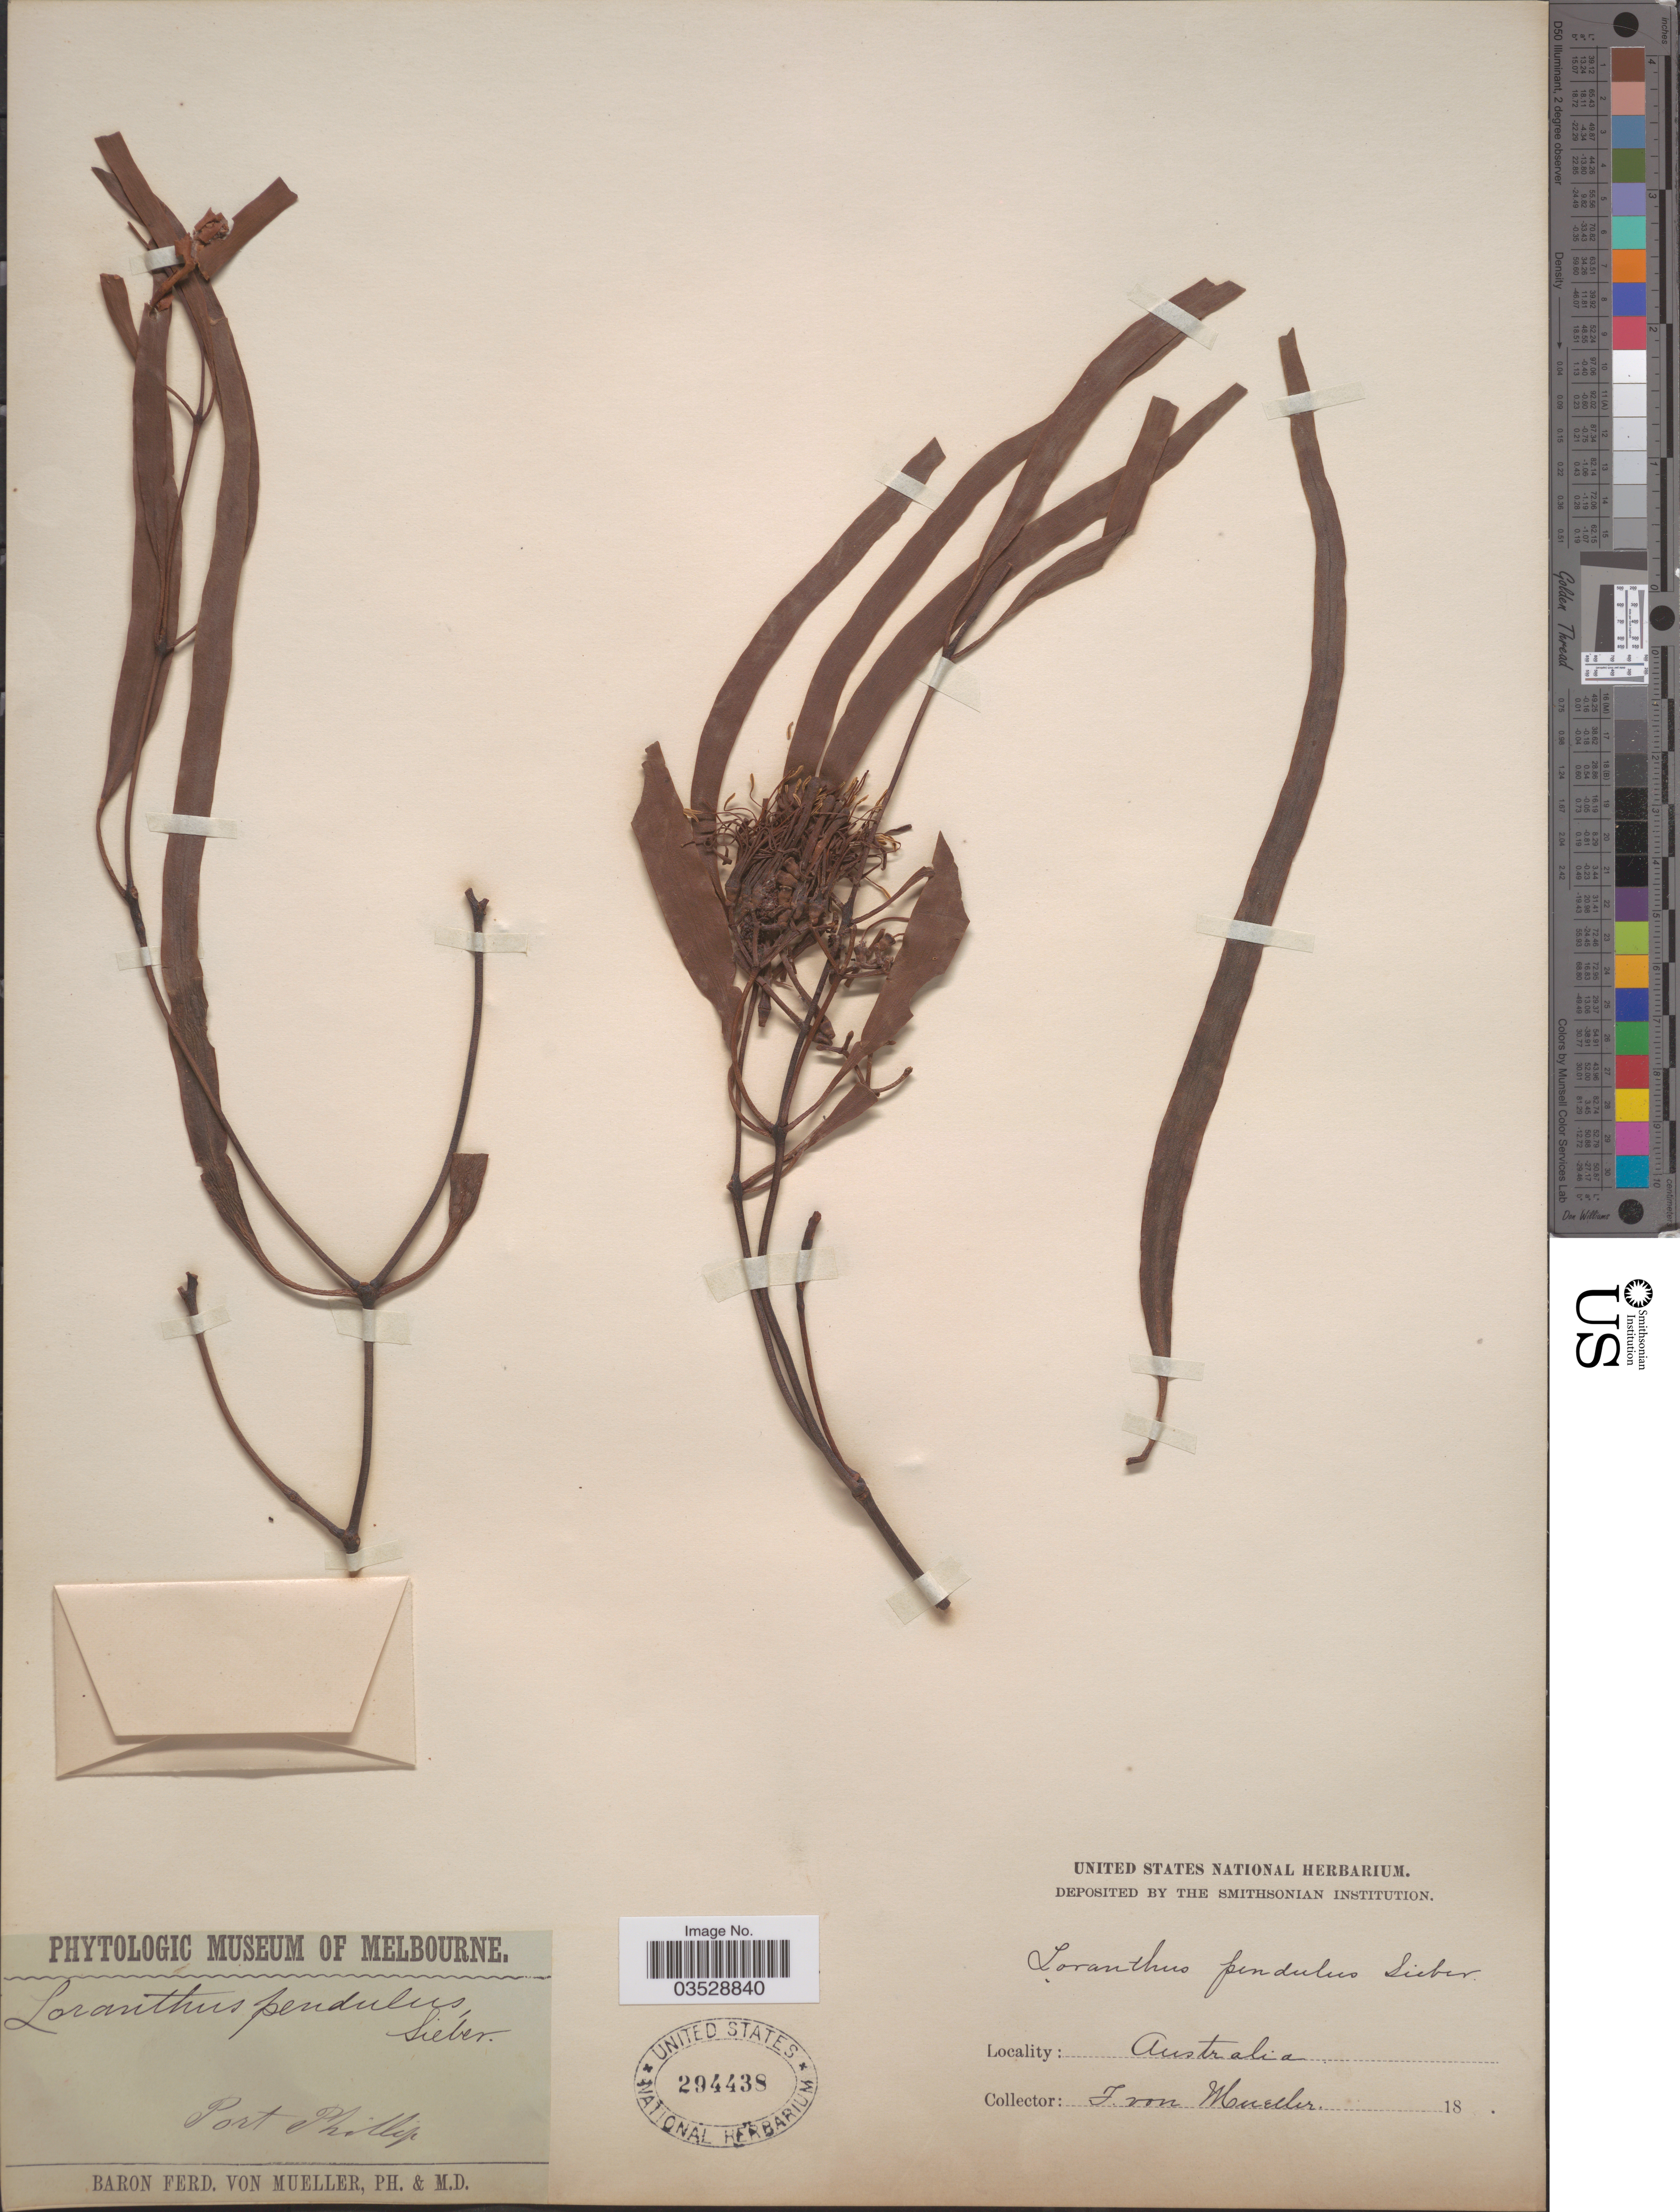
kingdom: Plantae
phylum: Tracheophyta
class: Magnoliopsida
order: Santalales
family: Loranthaceae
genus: Amyema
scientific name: Amyema sp.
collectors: F. Mueller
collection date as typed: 18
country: Australia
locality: Port Phillip.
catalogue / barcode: US 294438